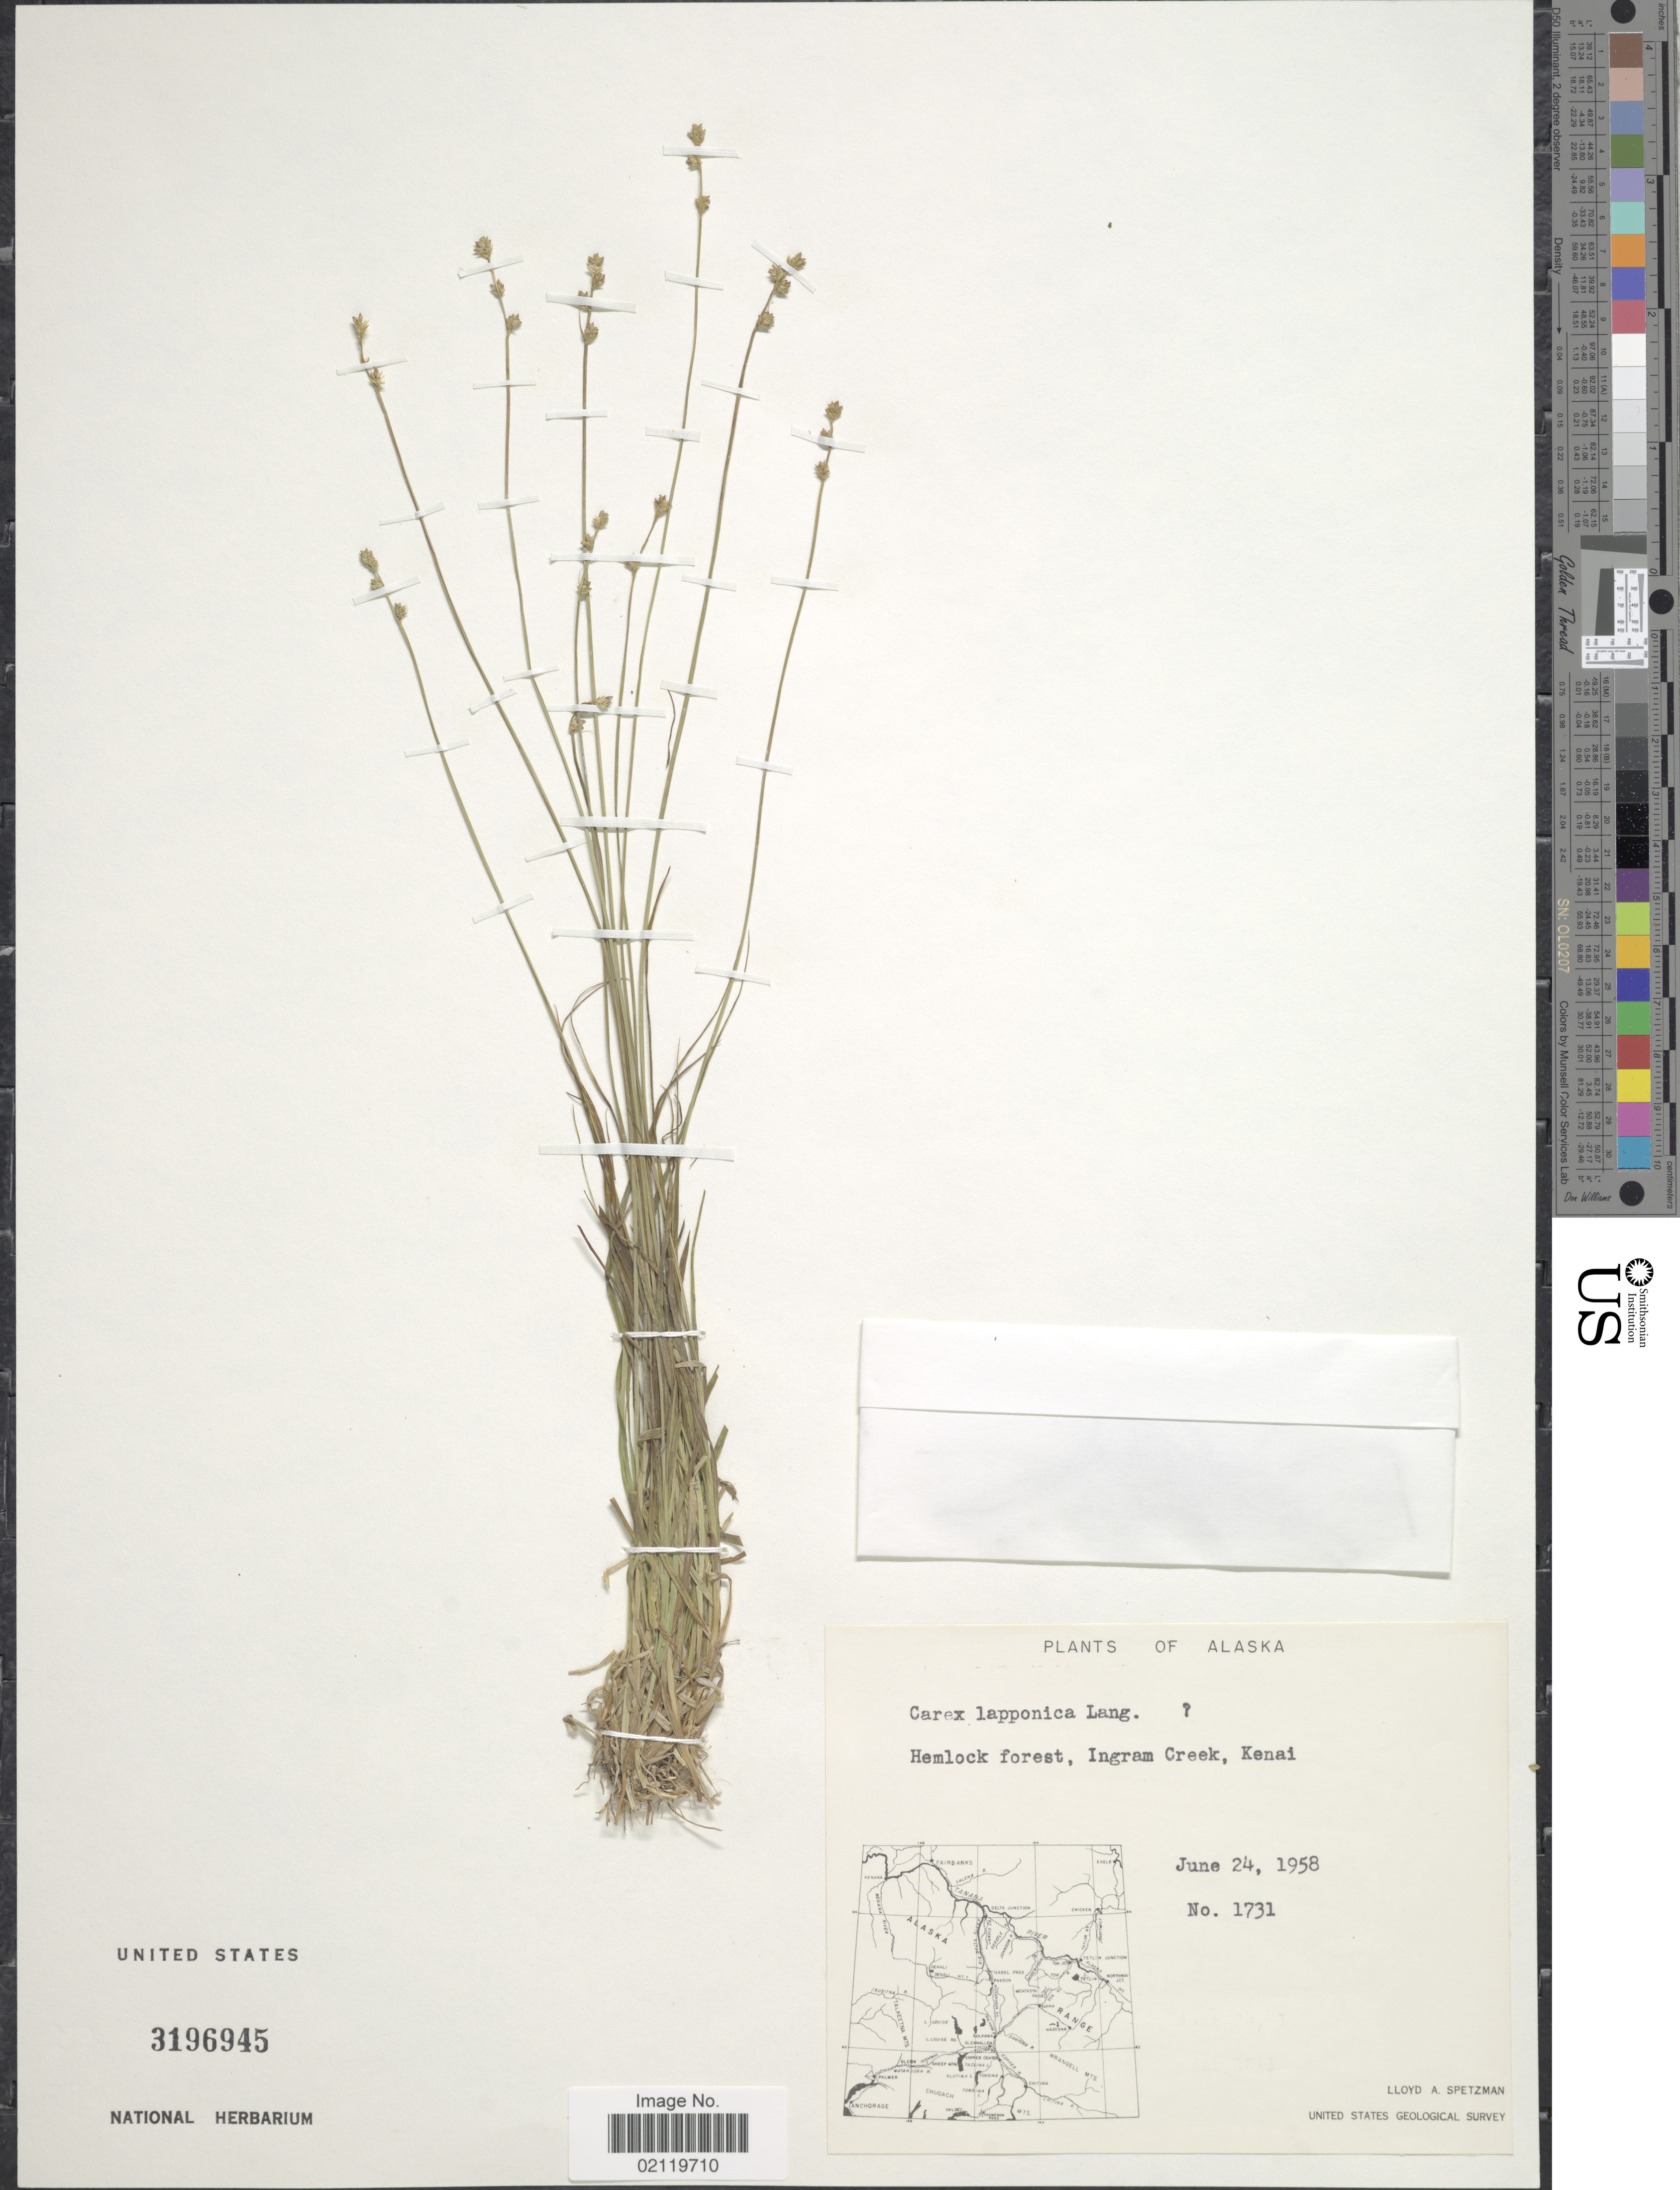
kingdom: Plantae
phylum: Tracheophyta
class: Liliopsida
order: Poales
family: Cyperaceae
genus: Carex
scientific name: Carex lapponica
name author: O. Lang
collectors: L. Spetzman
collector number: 1731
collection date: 1958-06-24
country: United States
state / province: Alaska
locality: Hemlock forest, Ingram Creek, Kenai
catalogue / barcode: US 3196945